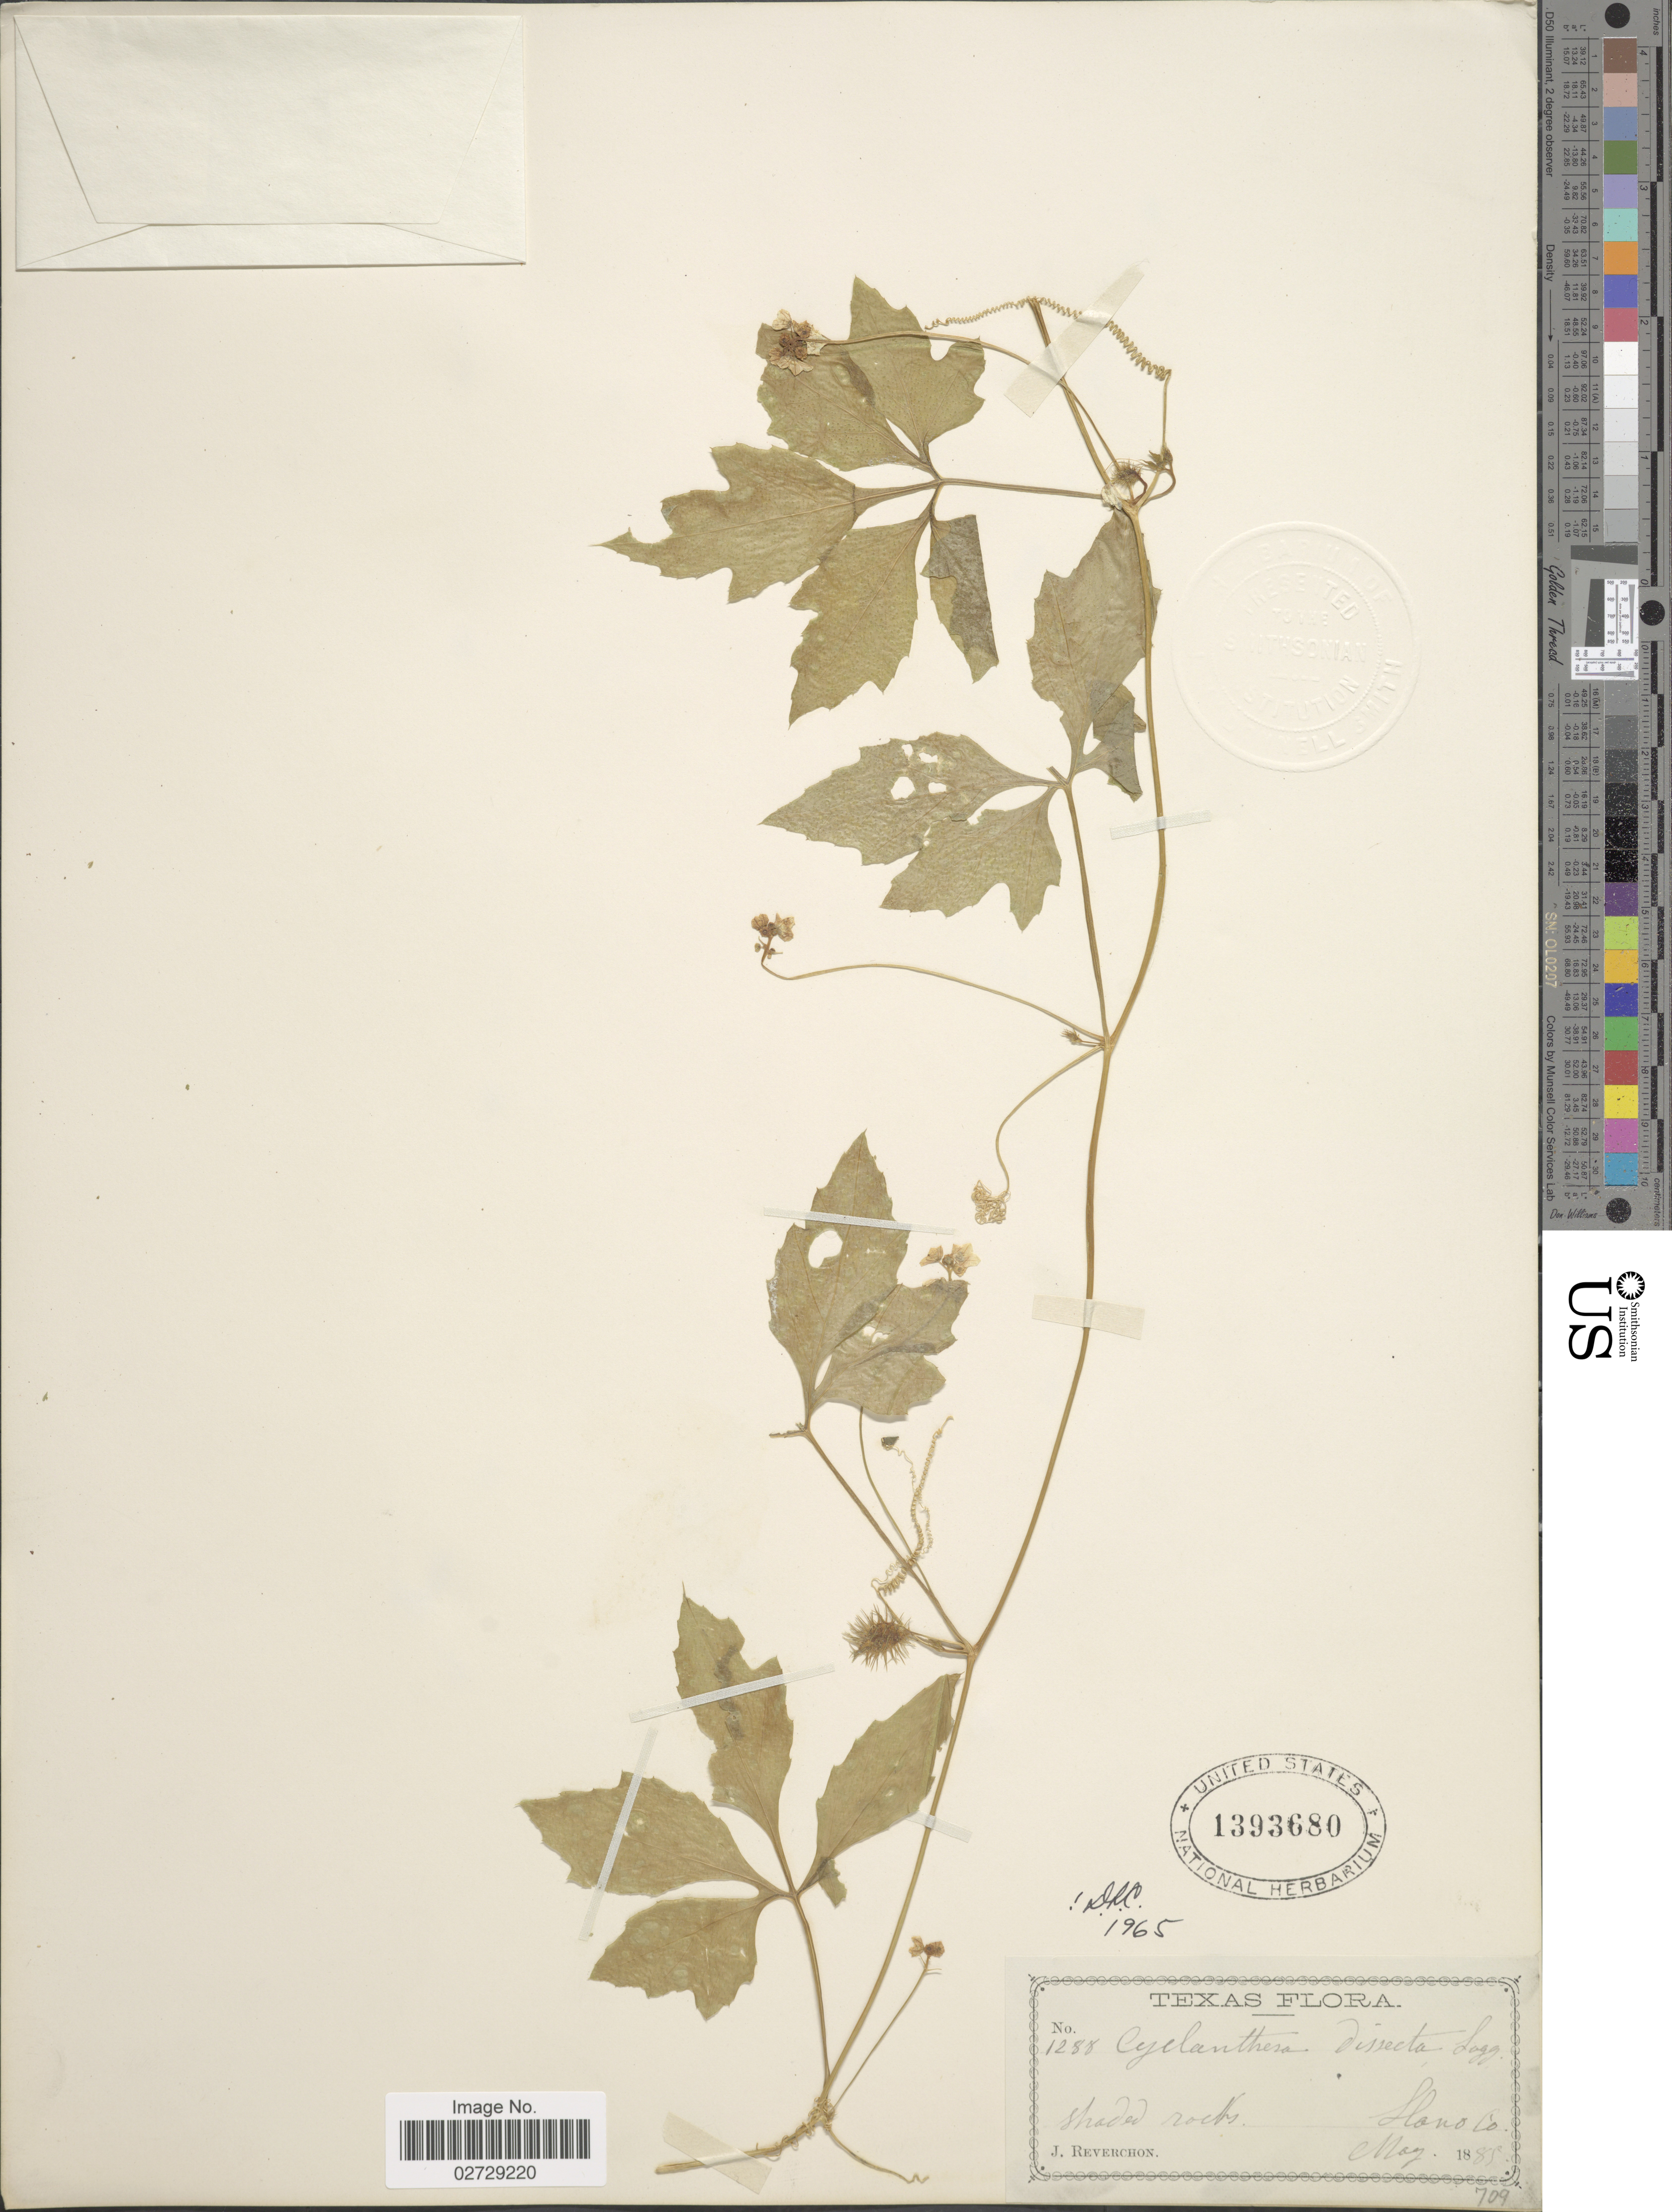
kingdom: Plantae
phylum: Tracheophyta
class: Magnoliopsida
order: Cucurbitales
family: Cucurbitaceae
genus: Cyclanthera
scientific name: Cyclanthera dissecta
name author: (Torr. & A. Gray) Arn.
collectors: J. Reverchon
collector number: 1288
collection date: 1885-05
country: United States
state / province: Texas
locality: Shaded rocks, Llano Co.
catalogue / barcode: US 1393680